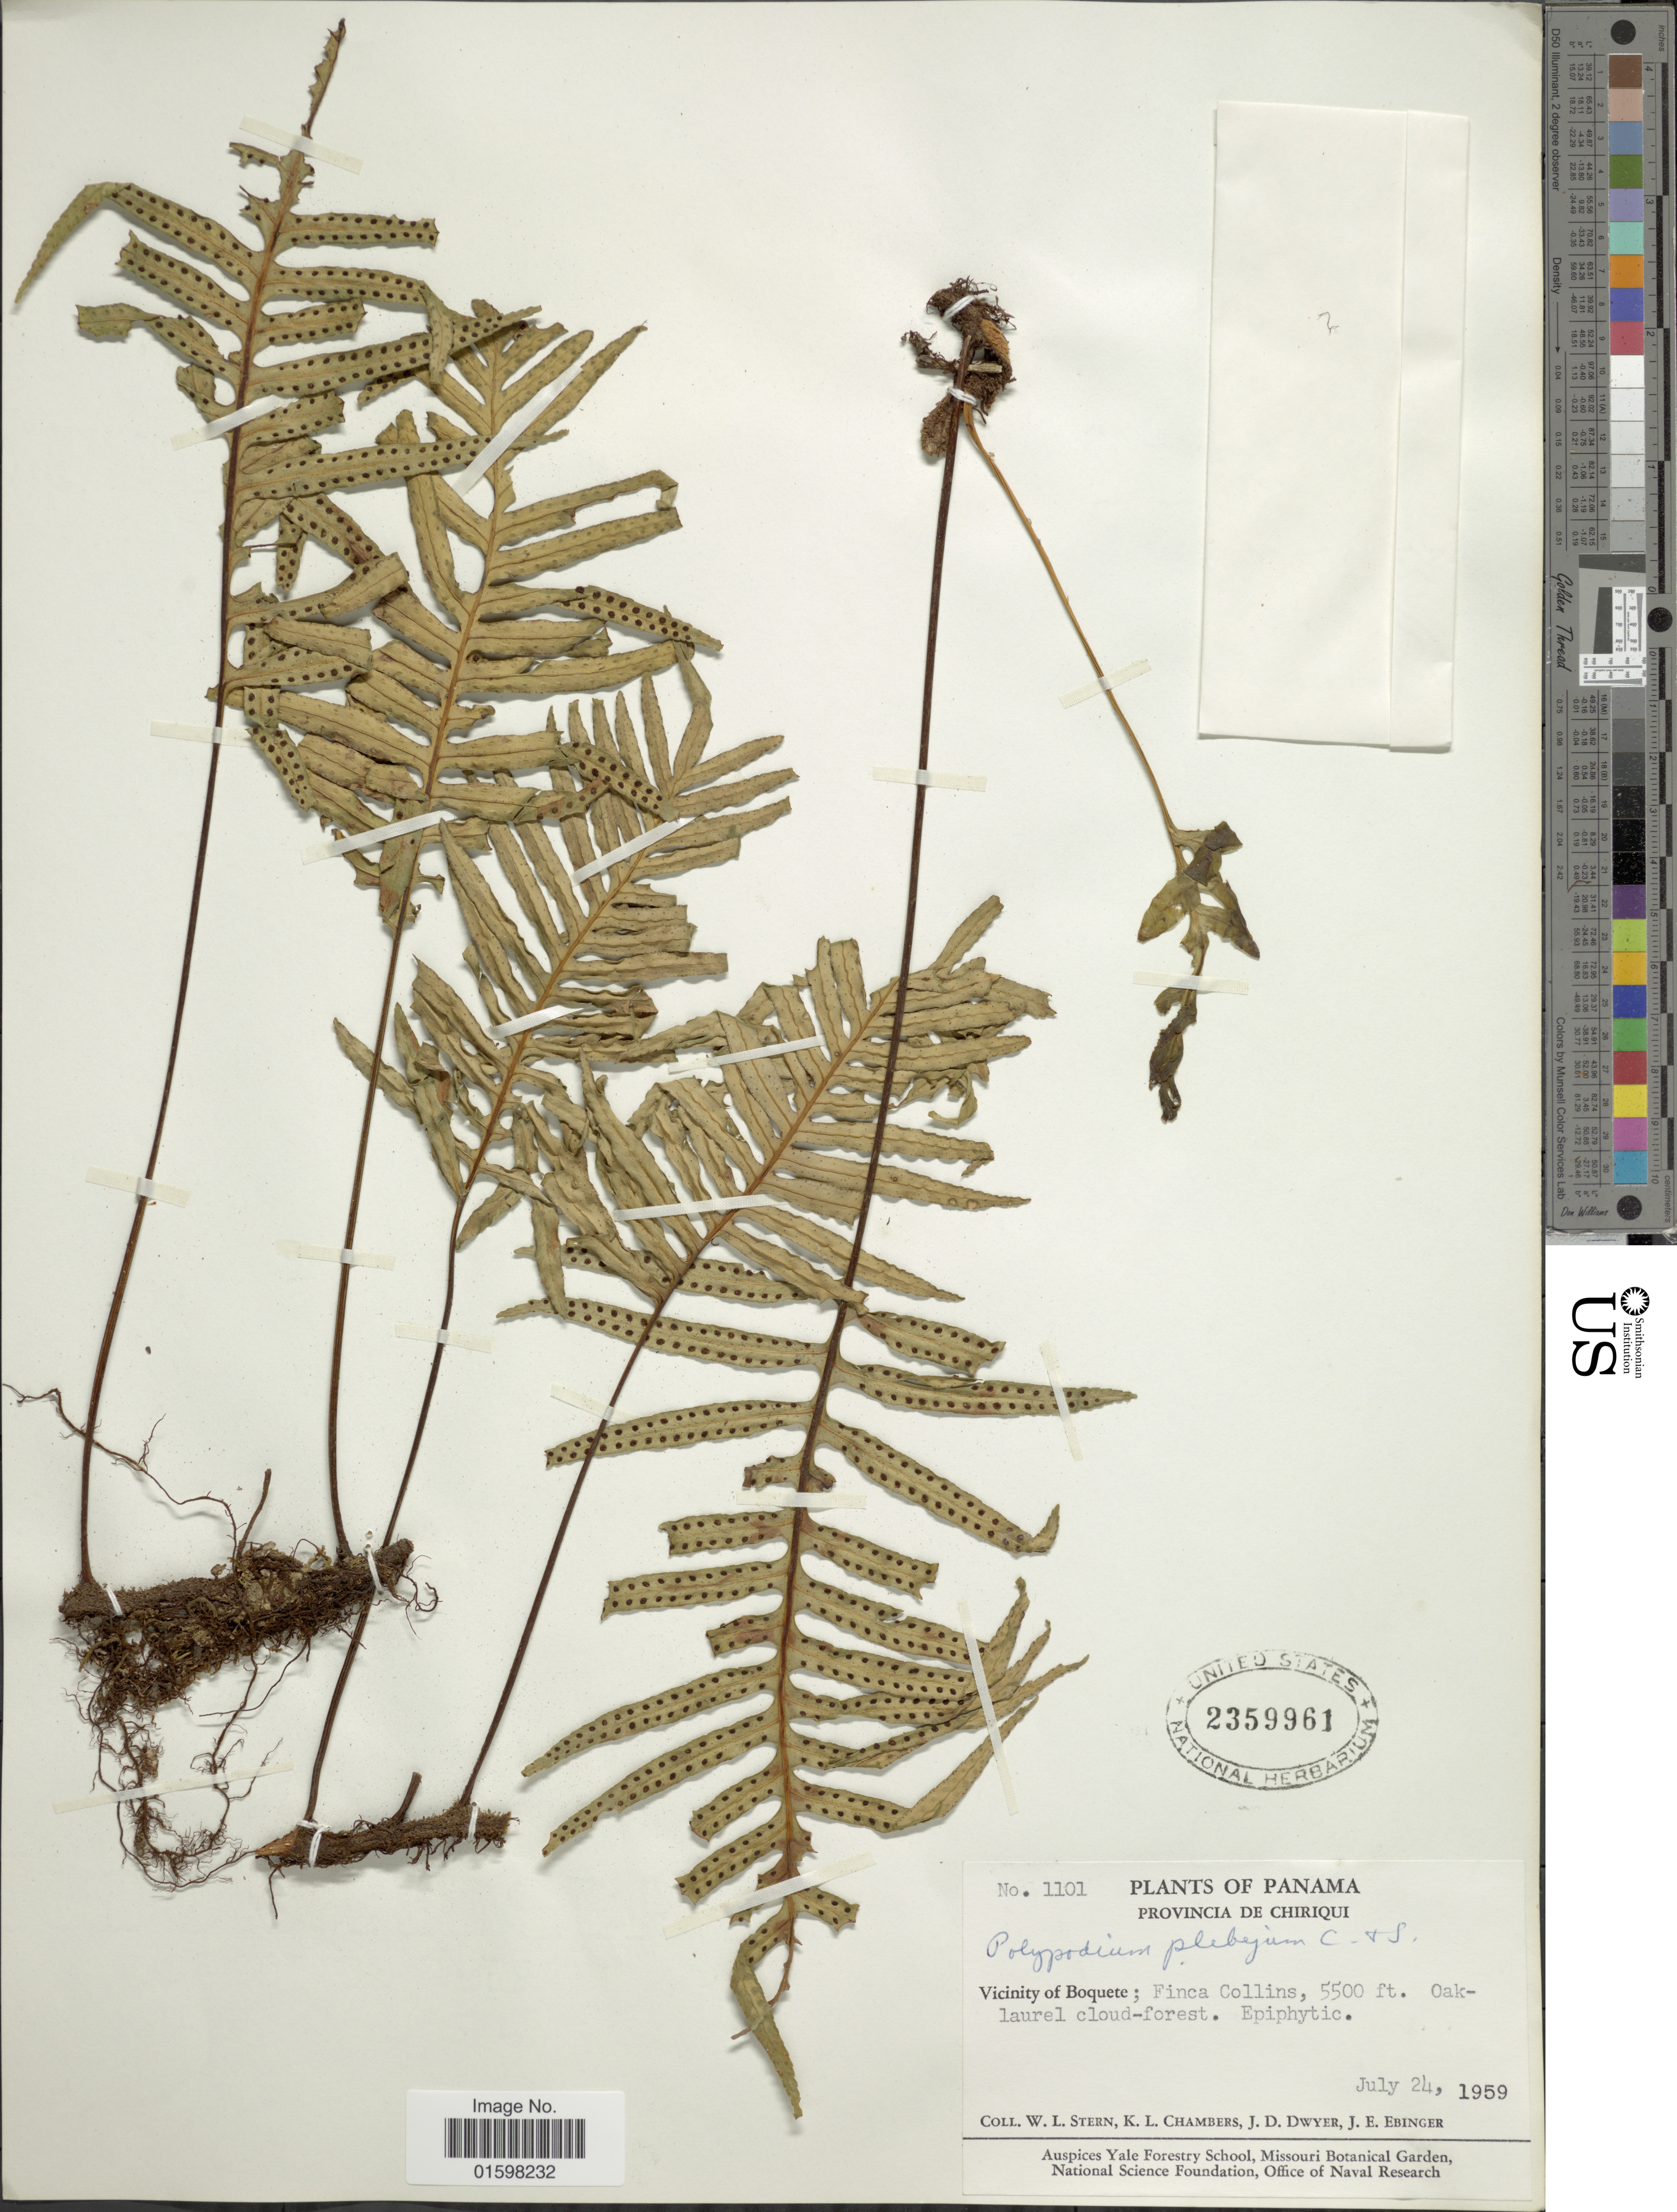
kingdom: Plantae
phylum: Tracheophyta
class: Polypodiopsida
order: Polypodiales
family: Polypodiaceae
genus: Pleopeltis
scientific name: Pleopeltis plebeia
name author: (Schltdl. ex Cham.) A.R. Sm. & Tejero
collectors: W. L. Stern, K. Chambers, J. D. Dwyer & J. Ebinger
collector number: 1101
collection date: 1959-07-24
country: Panama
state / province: Chiriqui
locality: Provincia de Chiriqui. Vicinity of Boquete; Finca Collins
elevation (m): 1676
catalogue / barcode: US 2359961